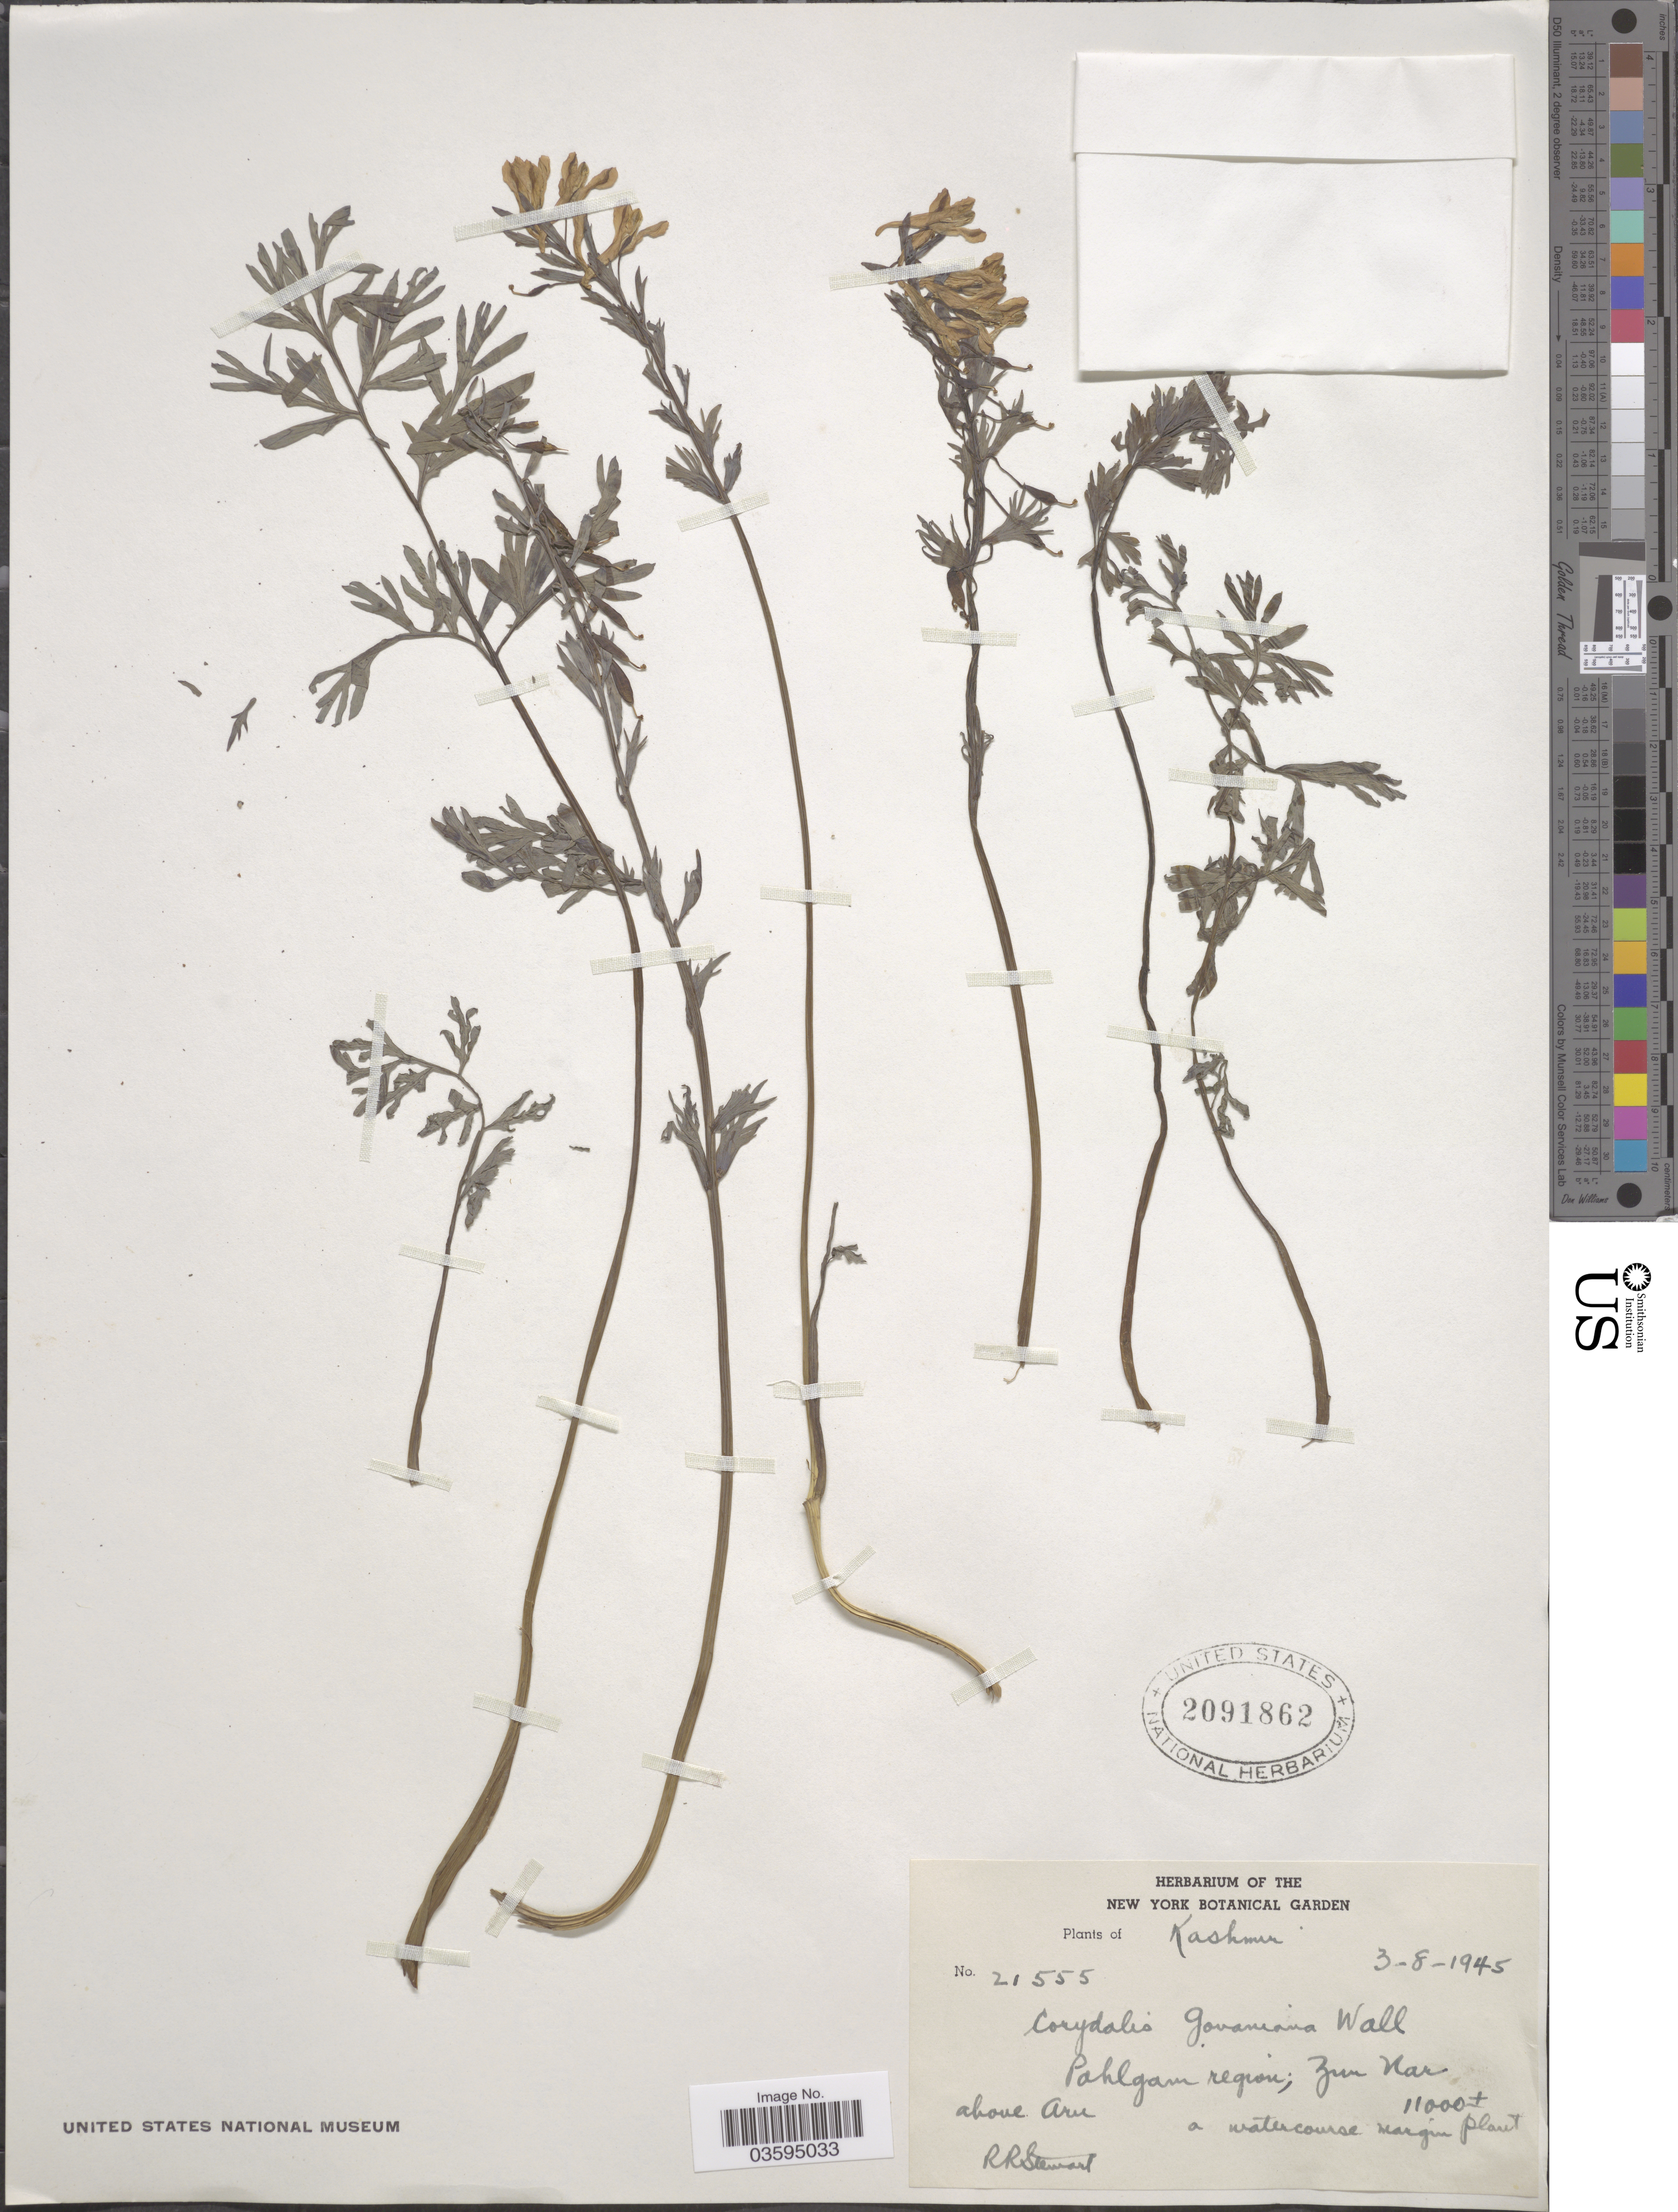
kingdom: Plantae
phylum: Tracheophyta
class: Magnoliopsida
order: Ranunculales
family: Papaveraceae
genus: Corydalis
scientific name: Corydalis govaniana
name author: Wall.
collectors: R. Stewart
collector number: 21555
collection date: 1945-08-03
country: India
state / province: Jammu and Kashmir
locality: Kashmir. Pahlgam region; Zun Nar above Aru.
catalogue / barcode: US 2091862